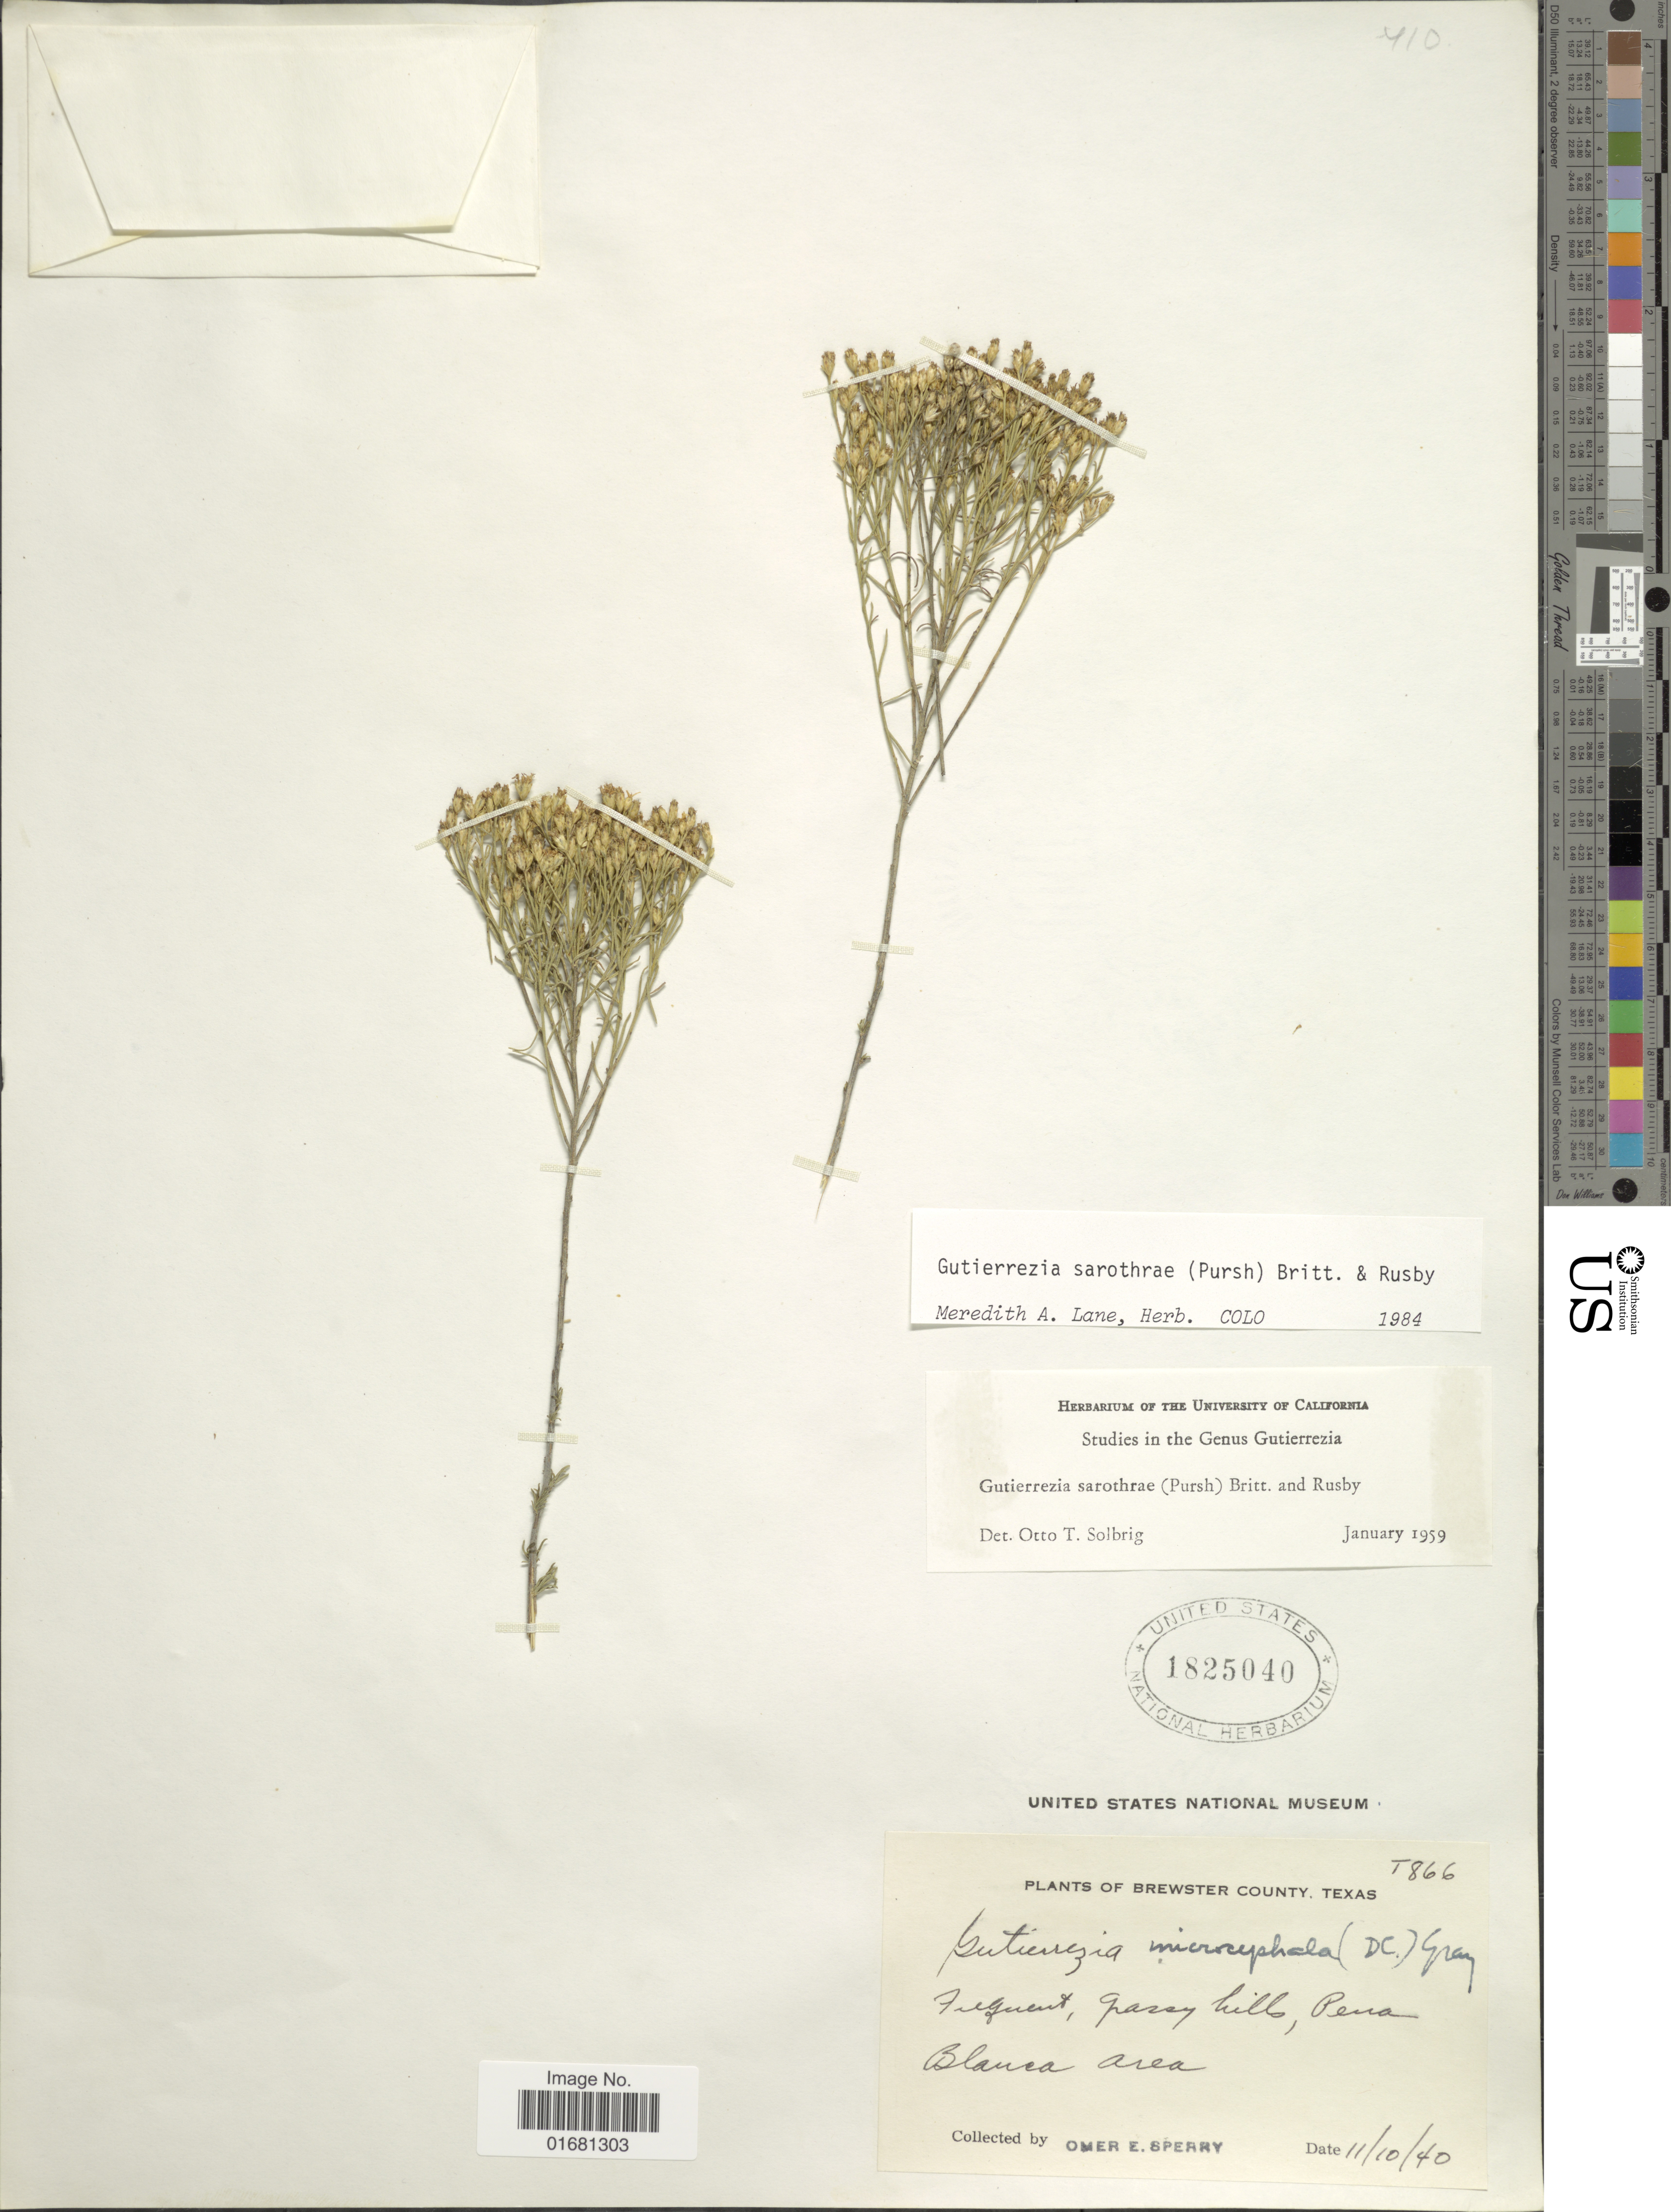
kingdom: Plantae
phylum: Tracheophyta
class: Magnoliopsida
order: Asterales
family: Asteraceae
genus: Gutierrezia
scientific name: Gutierrezia sarothrae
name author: (Pursh) Britton & Rusby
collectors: O. E. Sperry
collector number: T866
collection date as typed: Transcribed d/m/y: 10/11/40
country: United States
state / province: Texas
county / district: Brewster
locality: Pena Blanca area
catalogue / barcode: US 1825040